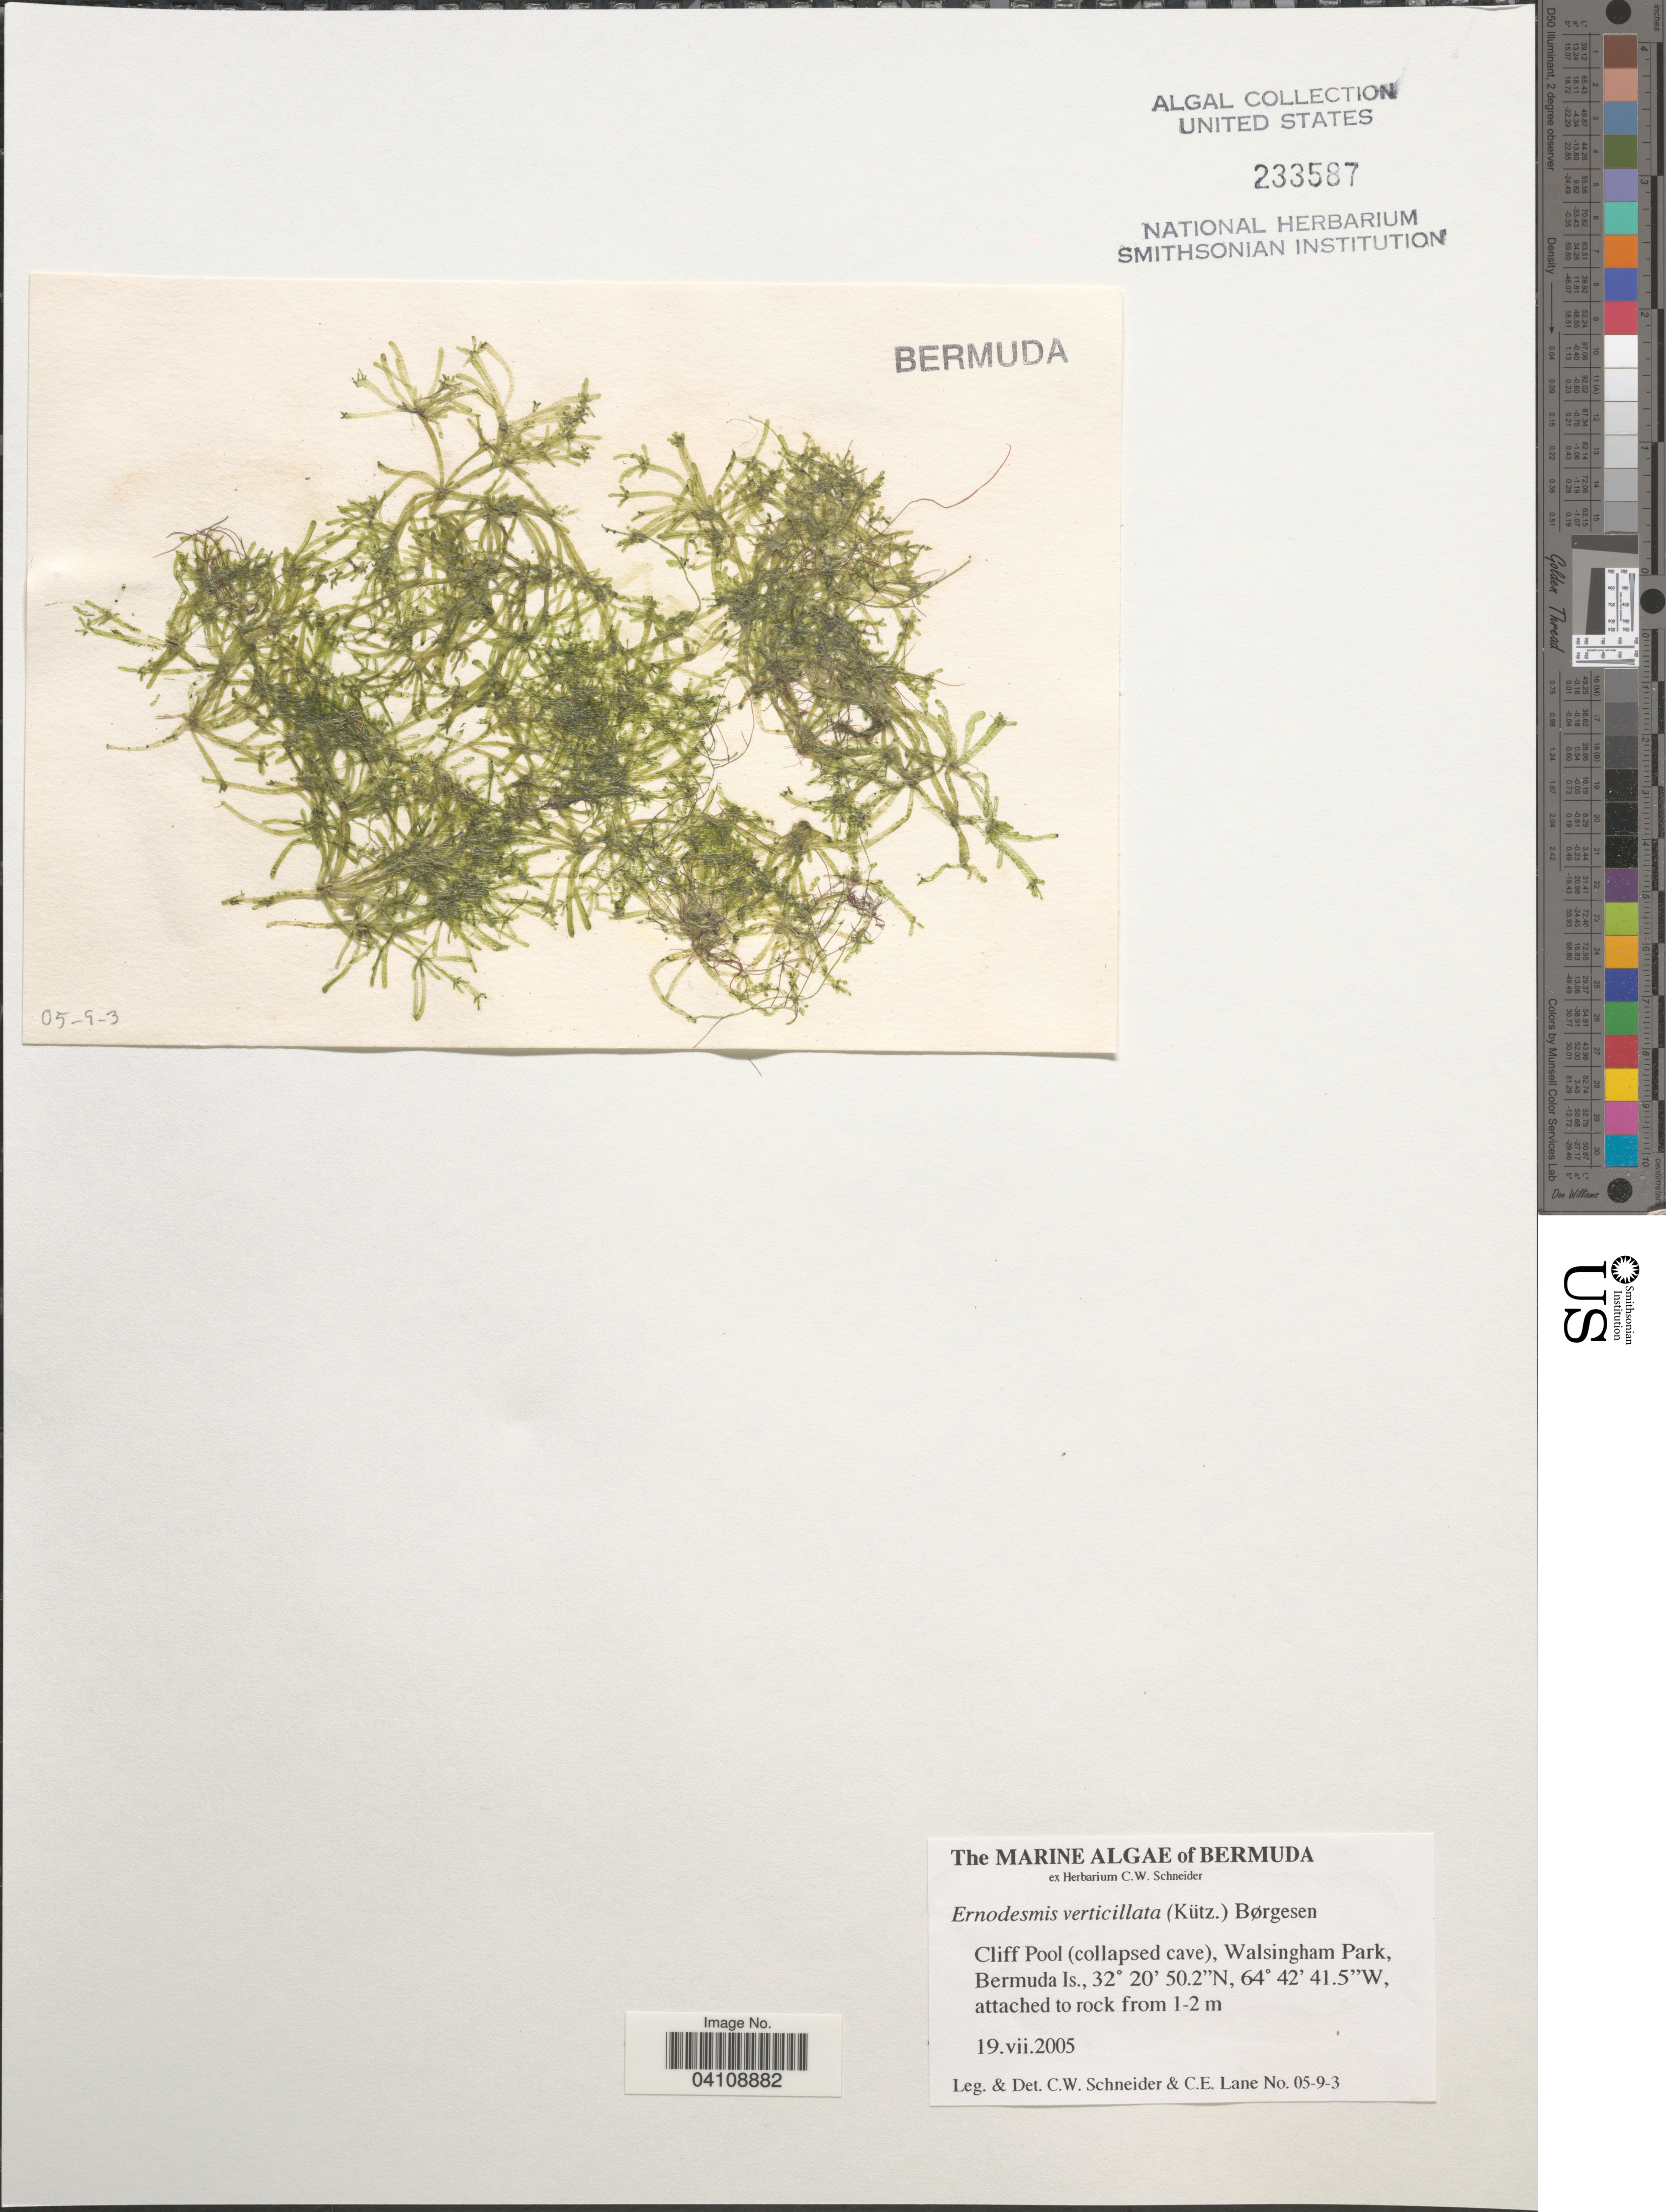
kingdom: Plantae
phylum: Chlorophyta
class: Ulvophyceae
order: Siphonocladales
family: Siphonocladaceae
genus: Ernodesmis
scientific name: Ernodesmis verticillata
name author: (Kütz.) Børgesen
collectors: C. W.Schneider & C. E. Lane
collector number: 05-9-3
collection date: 2005-07-19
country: Bermuda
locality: Cliff Pool (collapsed cave), Walsingham Park, Bermuda Is.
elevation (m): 1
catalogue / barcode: US 233587